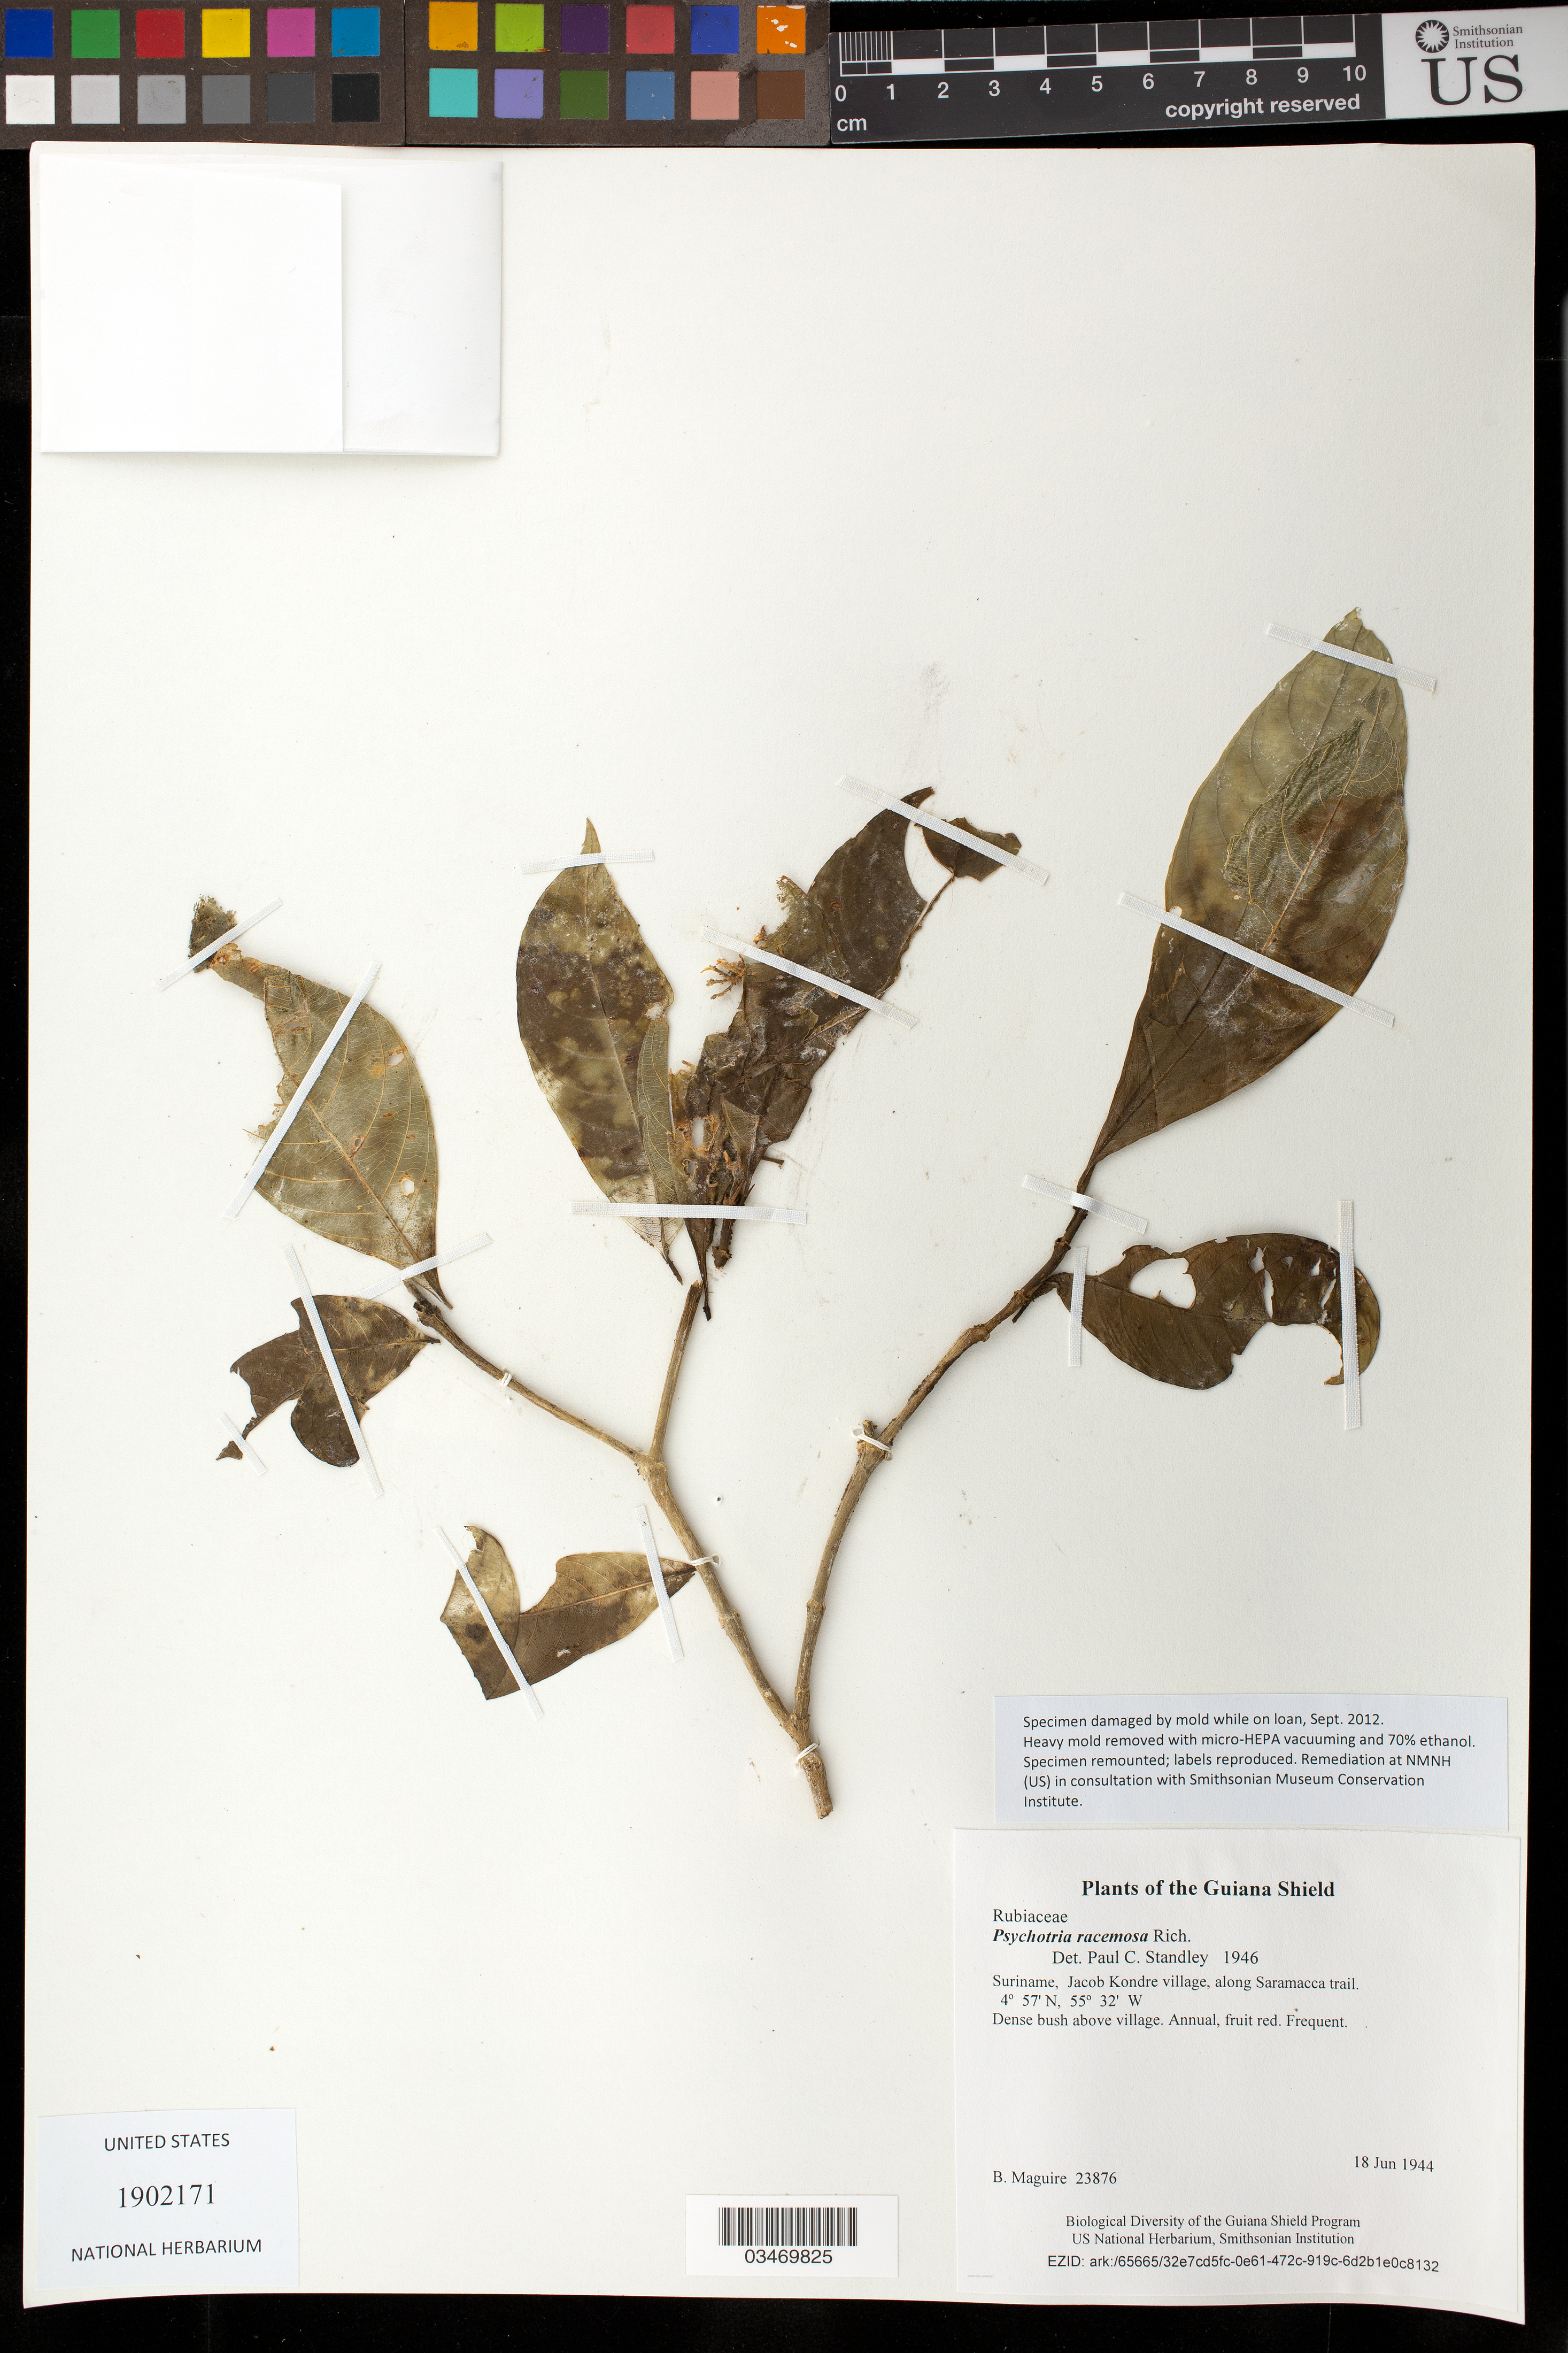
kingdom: Plantae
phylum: Tracheophyta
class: Magnoliopsida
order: Gentianales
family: Rubiaceae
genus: Psychotria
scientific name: Psychotria racemosa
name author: Rich.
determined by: Standley, Paul C.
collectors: B. Maguire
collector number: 23876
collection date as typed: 18 Jun 1944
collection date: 1944-06-18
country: Suriname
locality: Jacob Kondre village, along Saramacca trail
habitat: Dense bush above village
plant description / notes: Abundance - Frequent Specimen damaged by mold while on loan, Sept. 2012. Heavy mold removed with micro-HEPA vacuuming and 70% ethanol. Specimen remounted; labels reproduced. Remediation at NMNH (US) in consultation with Smithsonian Museum Conservation Institute.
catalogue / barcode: US 1902171